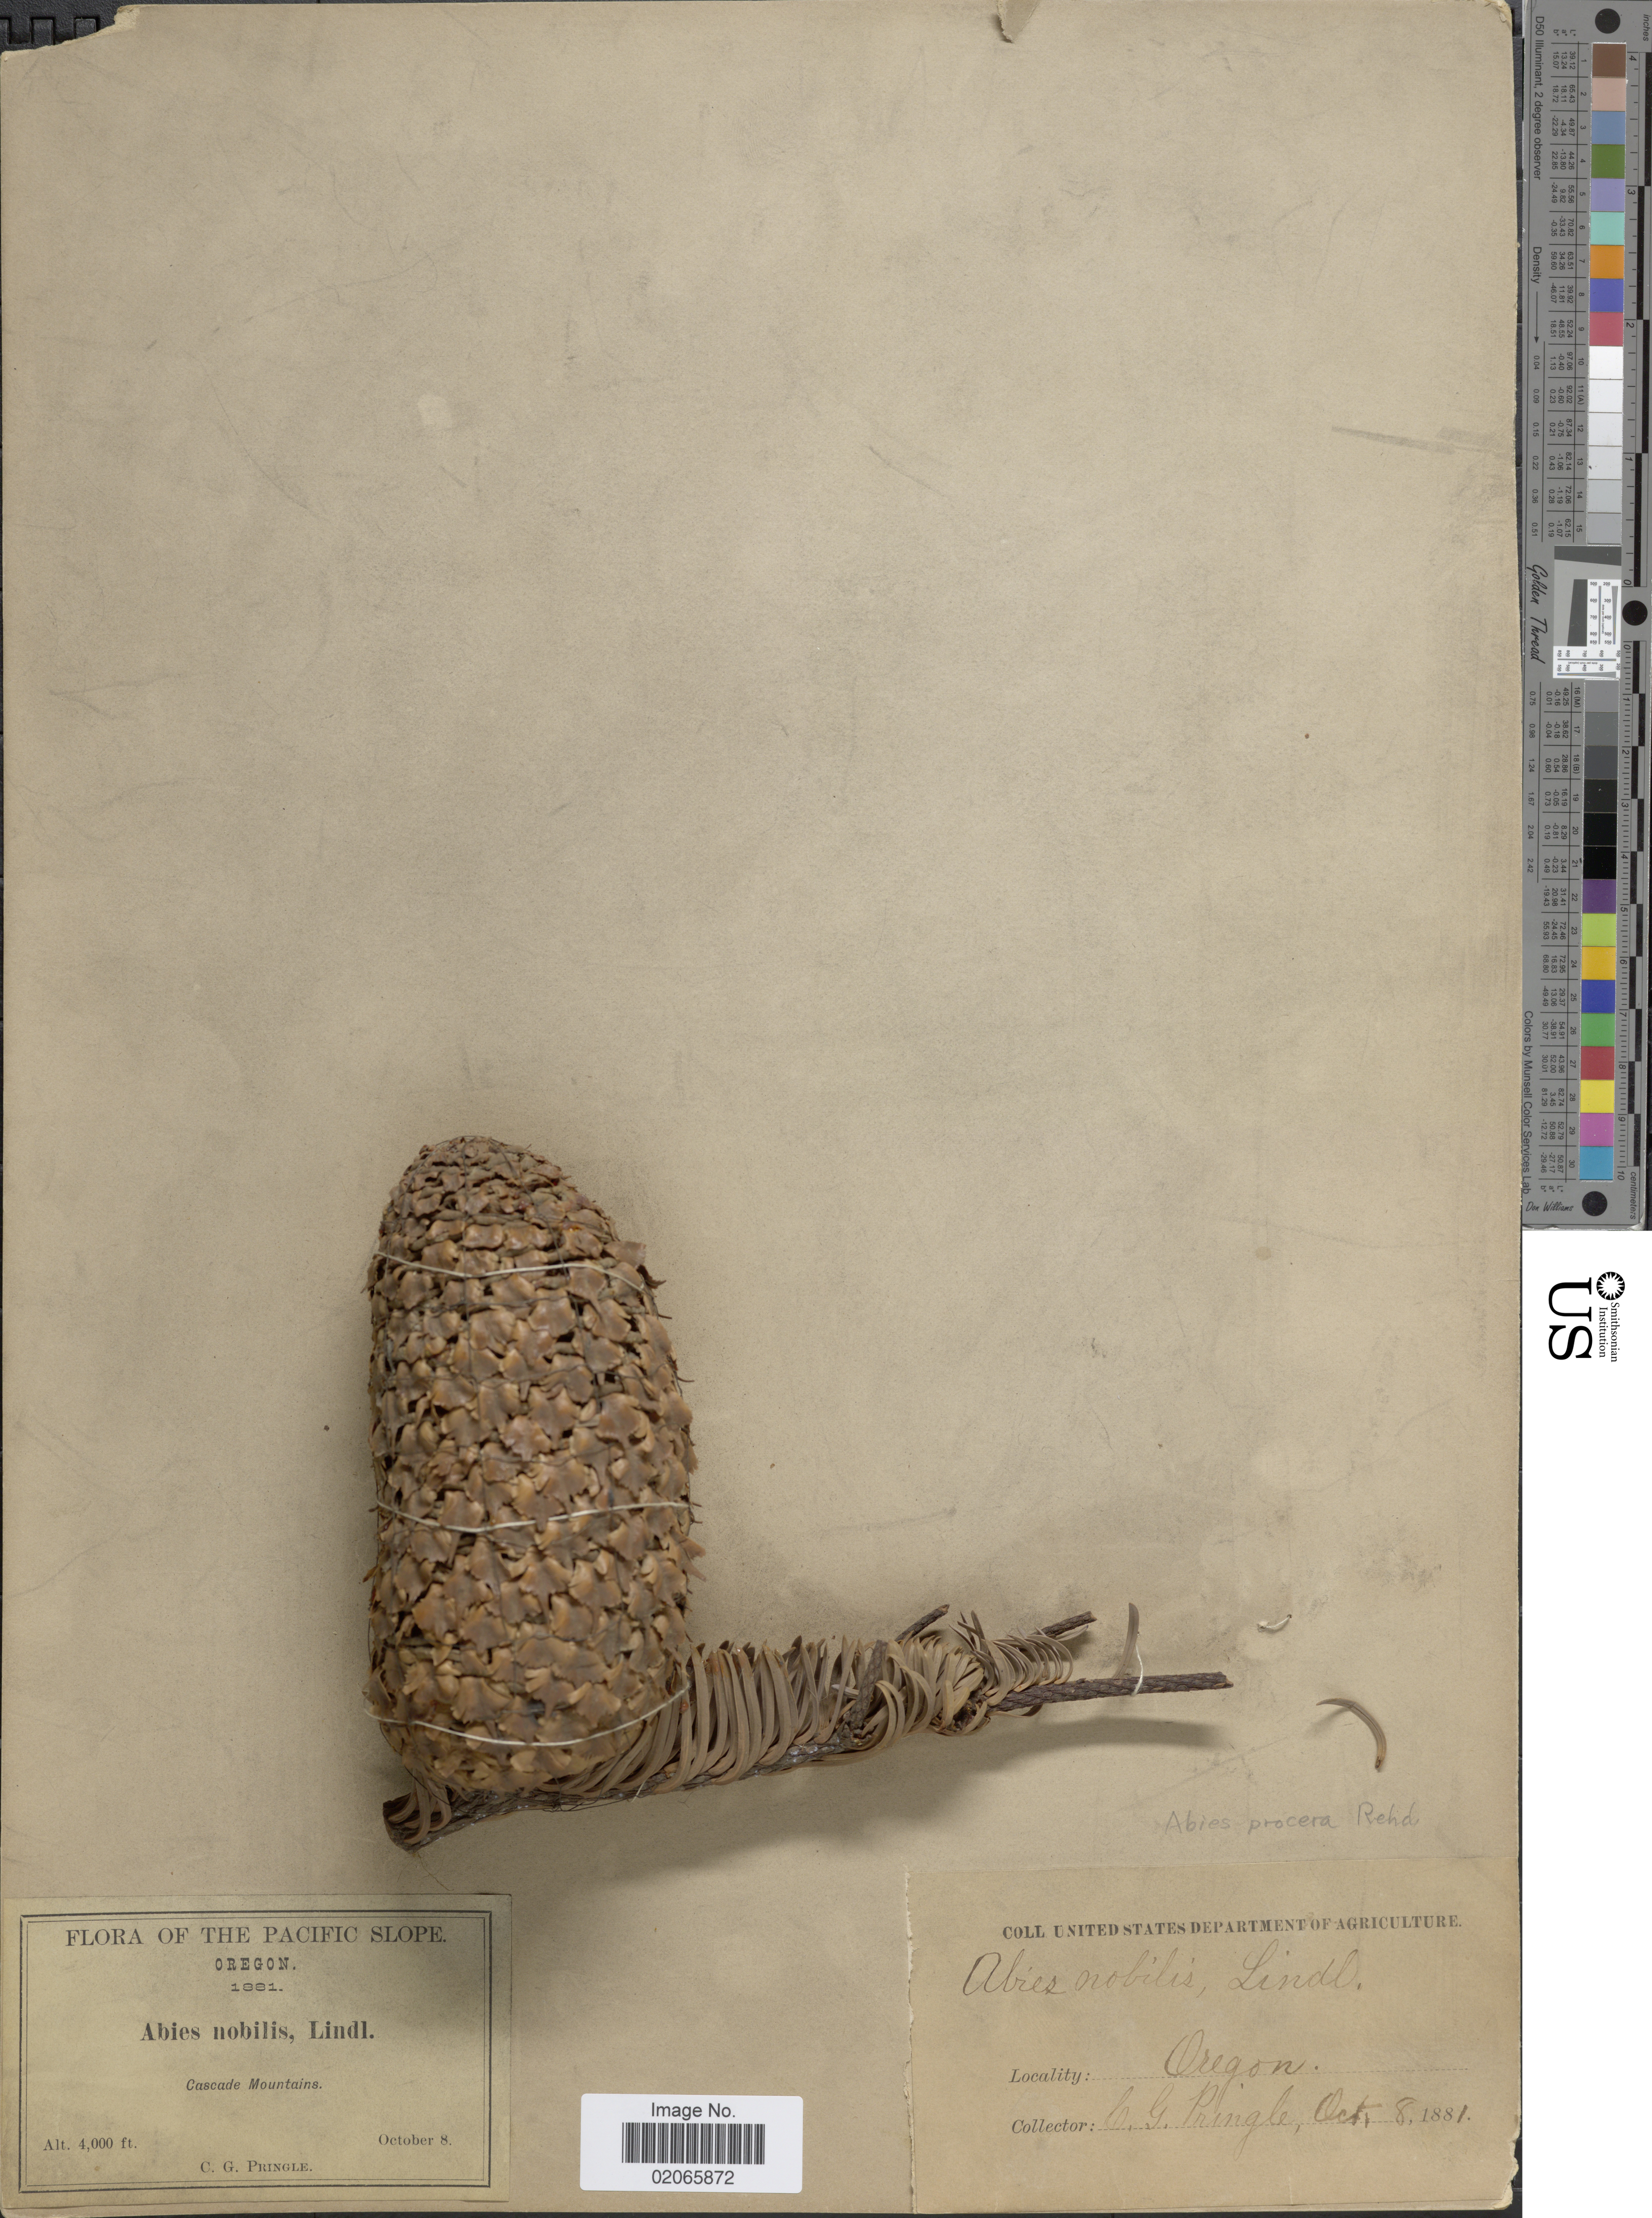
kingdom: Plantae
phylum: Tracheophyta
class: Pinopsida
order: Pinales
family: Pinaceae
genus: Abies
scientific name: Abies nobilis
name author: (Douglas ex D. Don) Lindl.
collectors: C. G. Pringle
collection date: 1881-10-08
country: United States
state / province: Oregon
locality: The Pacific Slope. Cascade Mountains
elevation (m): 1219